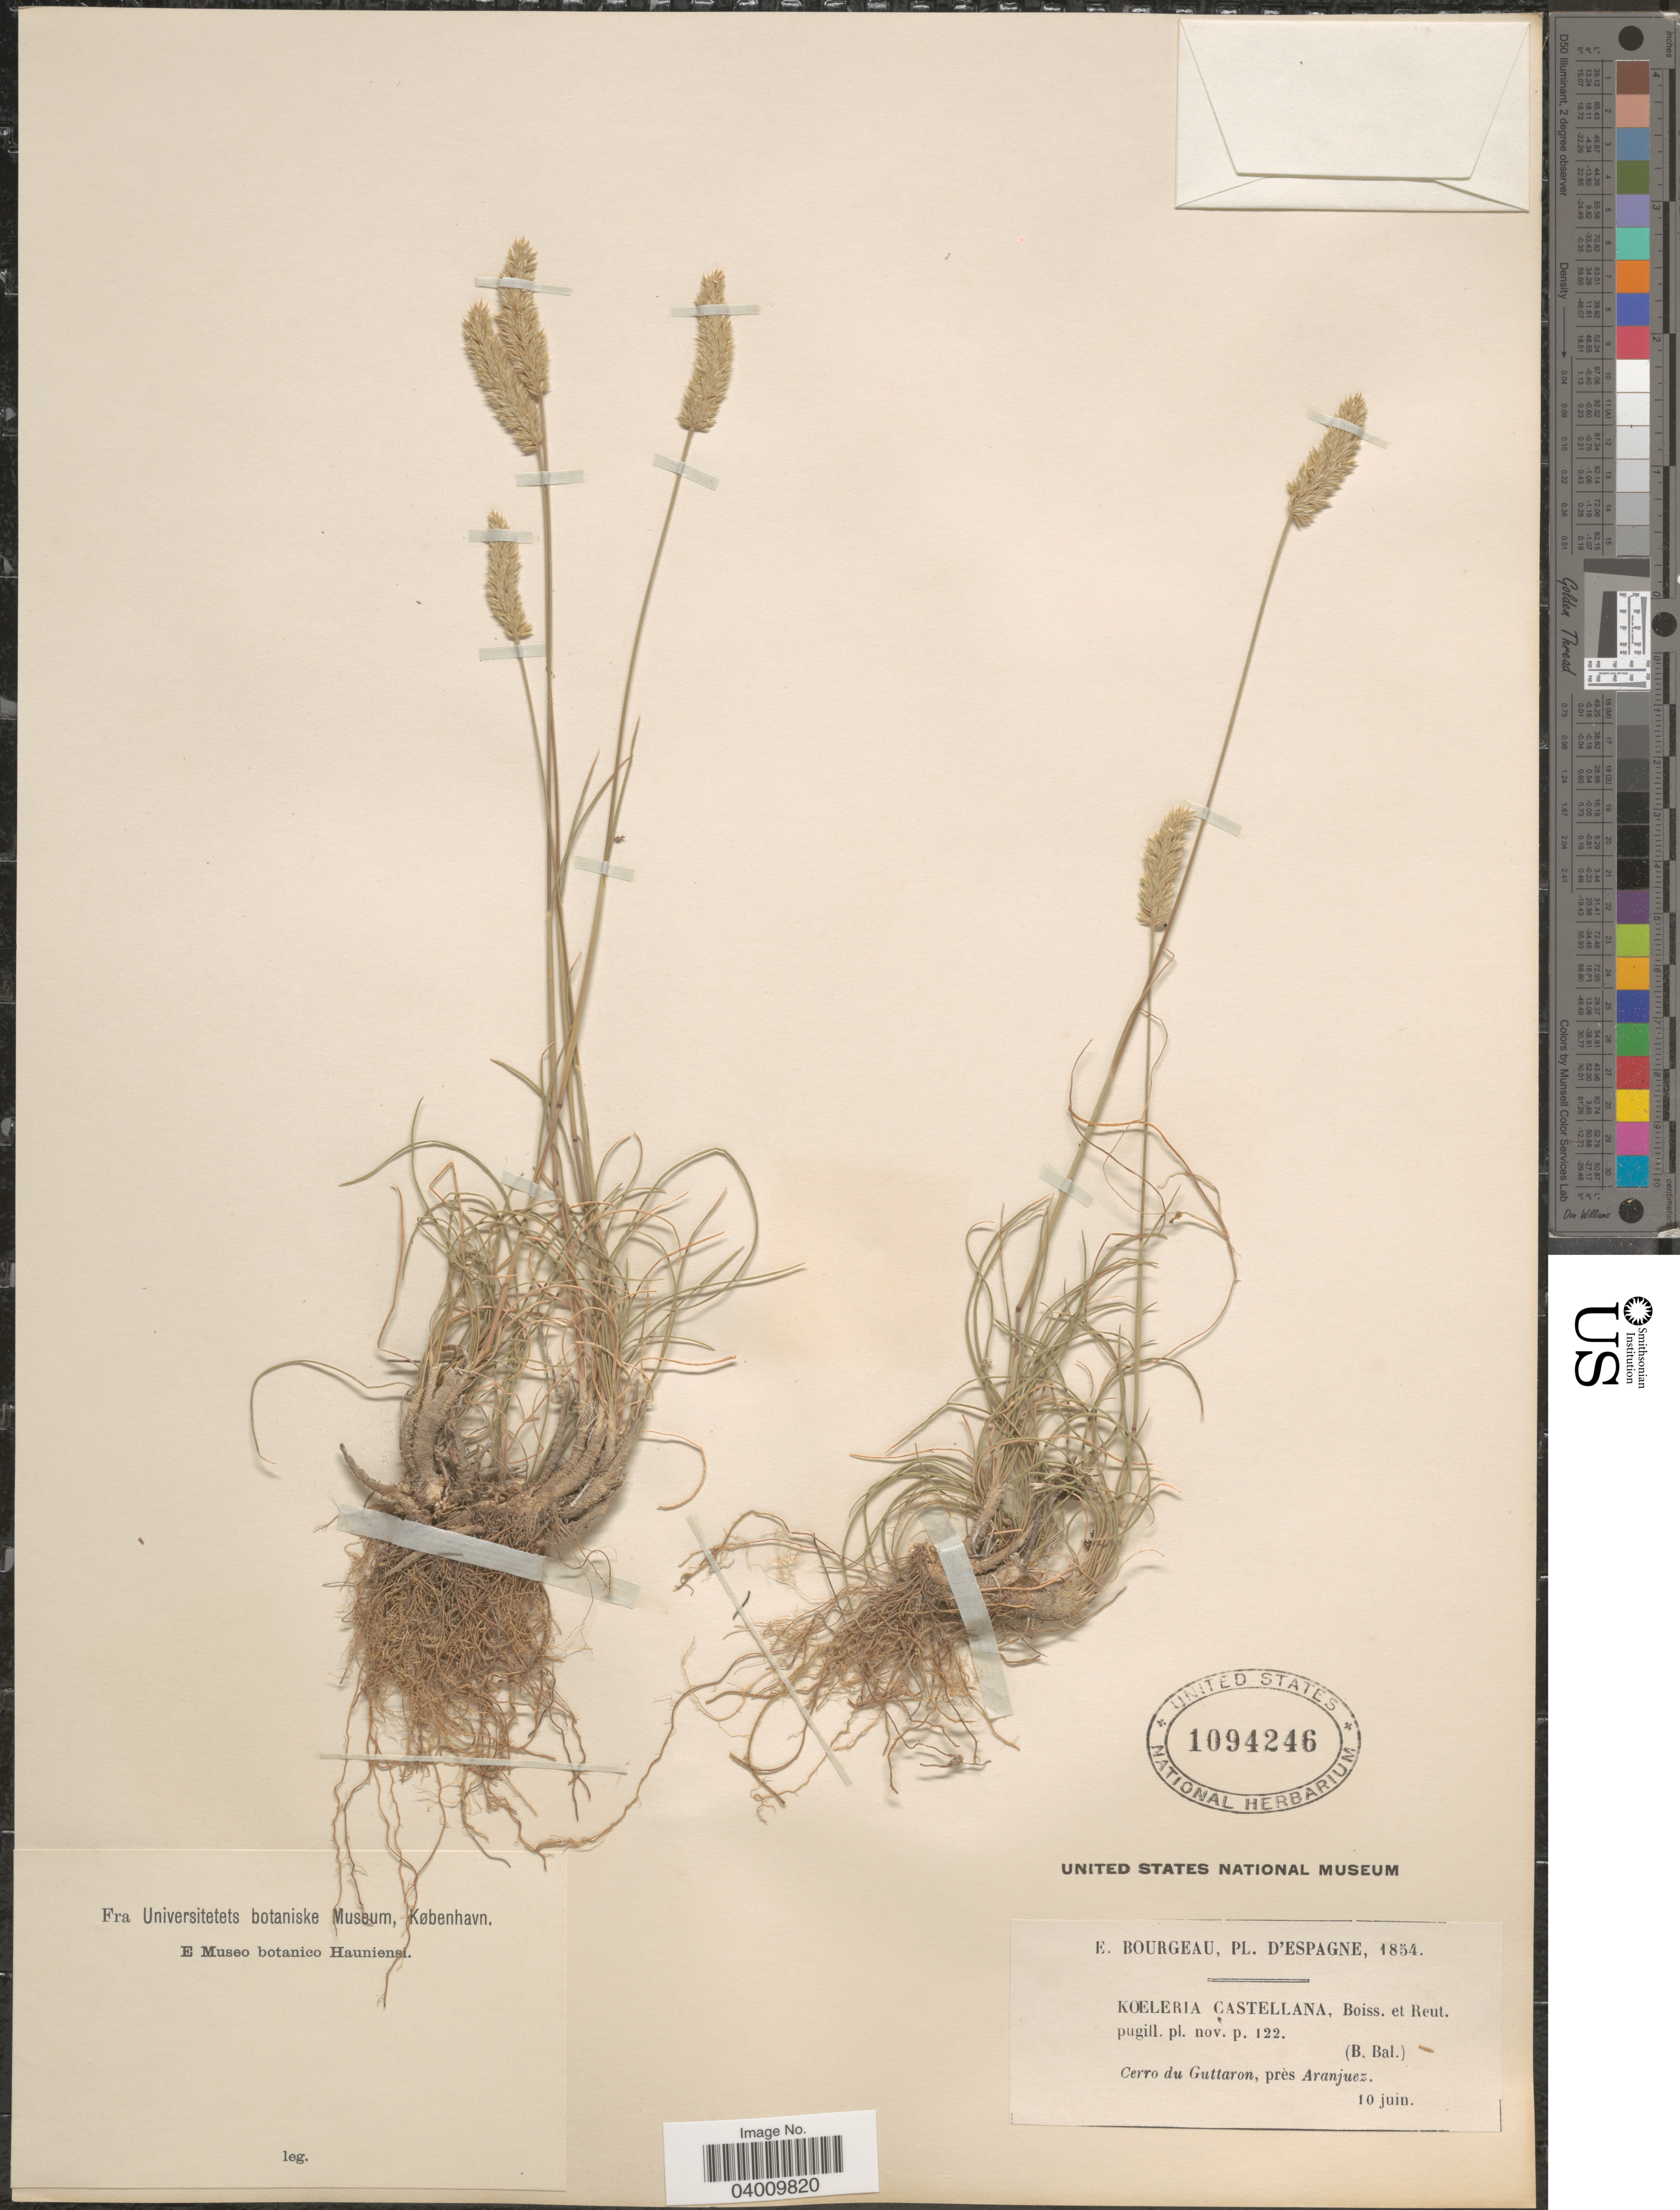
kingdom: Plantae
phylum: Tracheophyta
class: Liliopsida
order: Poales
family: Poaceae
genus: Koeleria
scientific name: Koeleria castellana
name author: Boiss. & Reut.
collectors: E. Bourgeau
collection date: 1854-06-10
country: Spain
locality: Espagne. Cerro du Guttaron, près Aranjuez.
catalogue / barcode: US 1094246